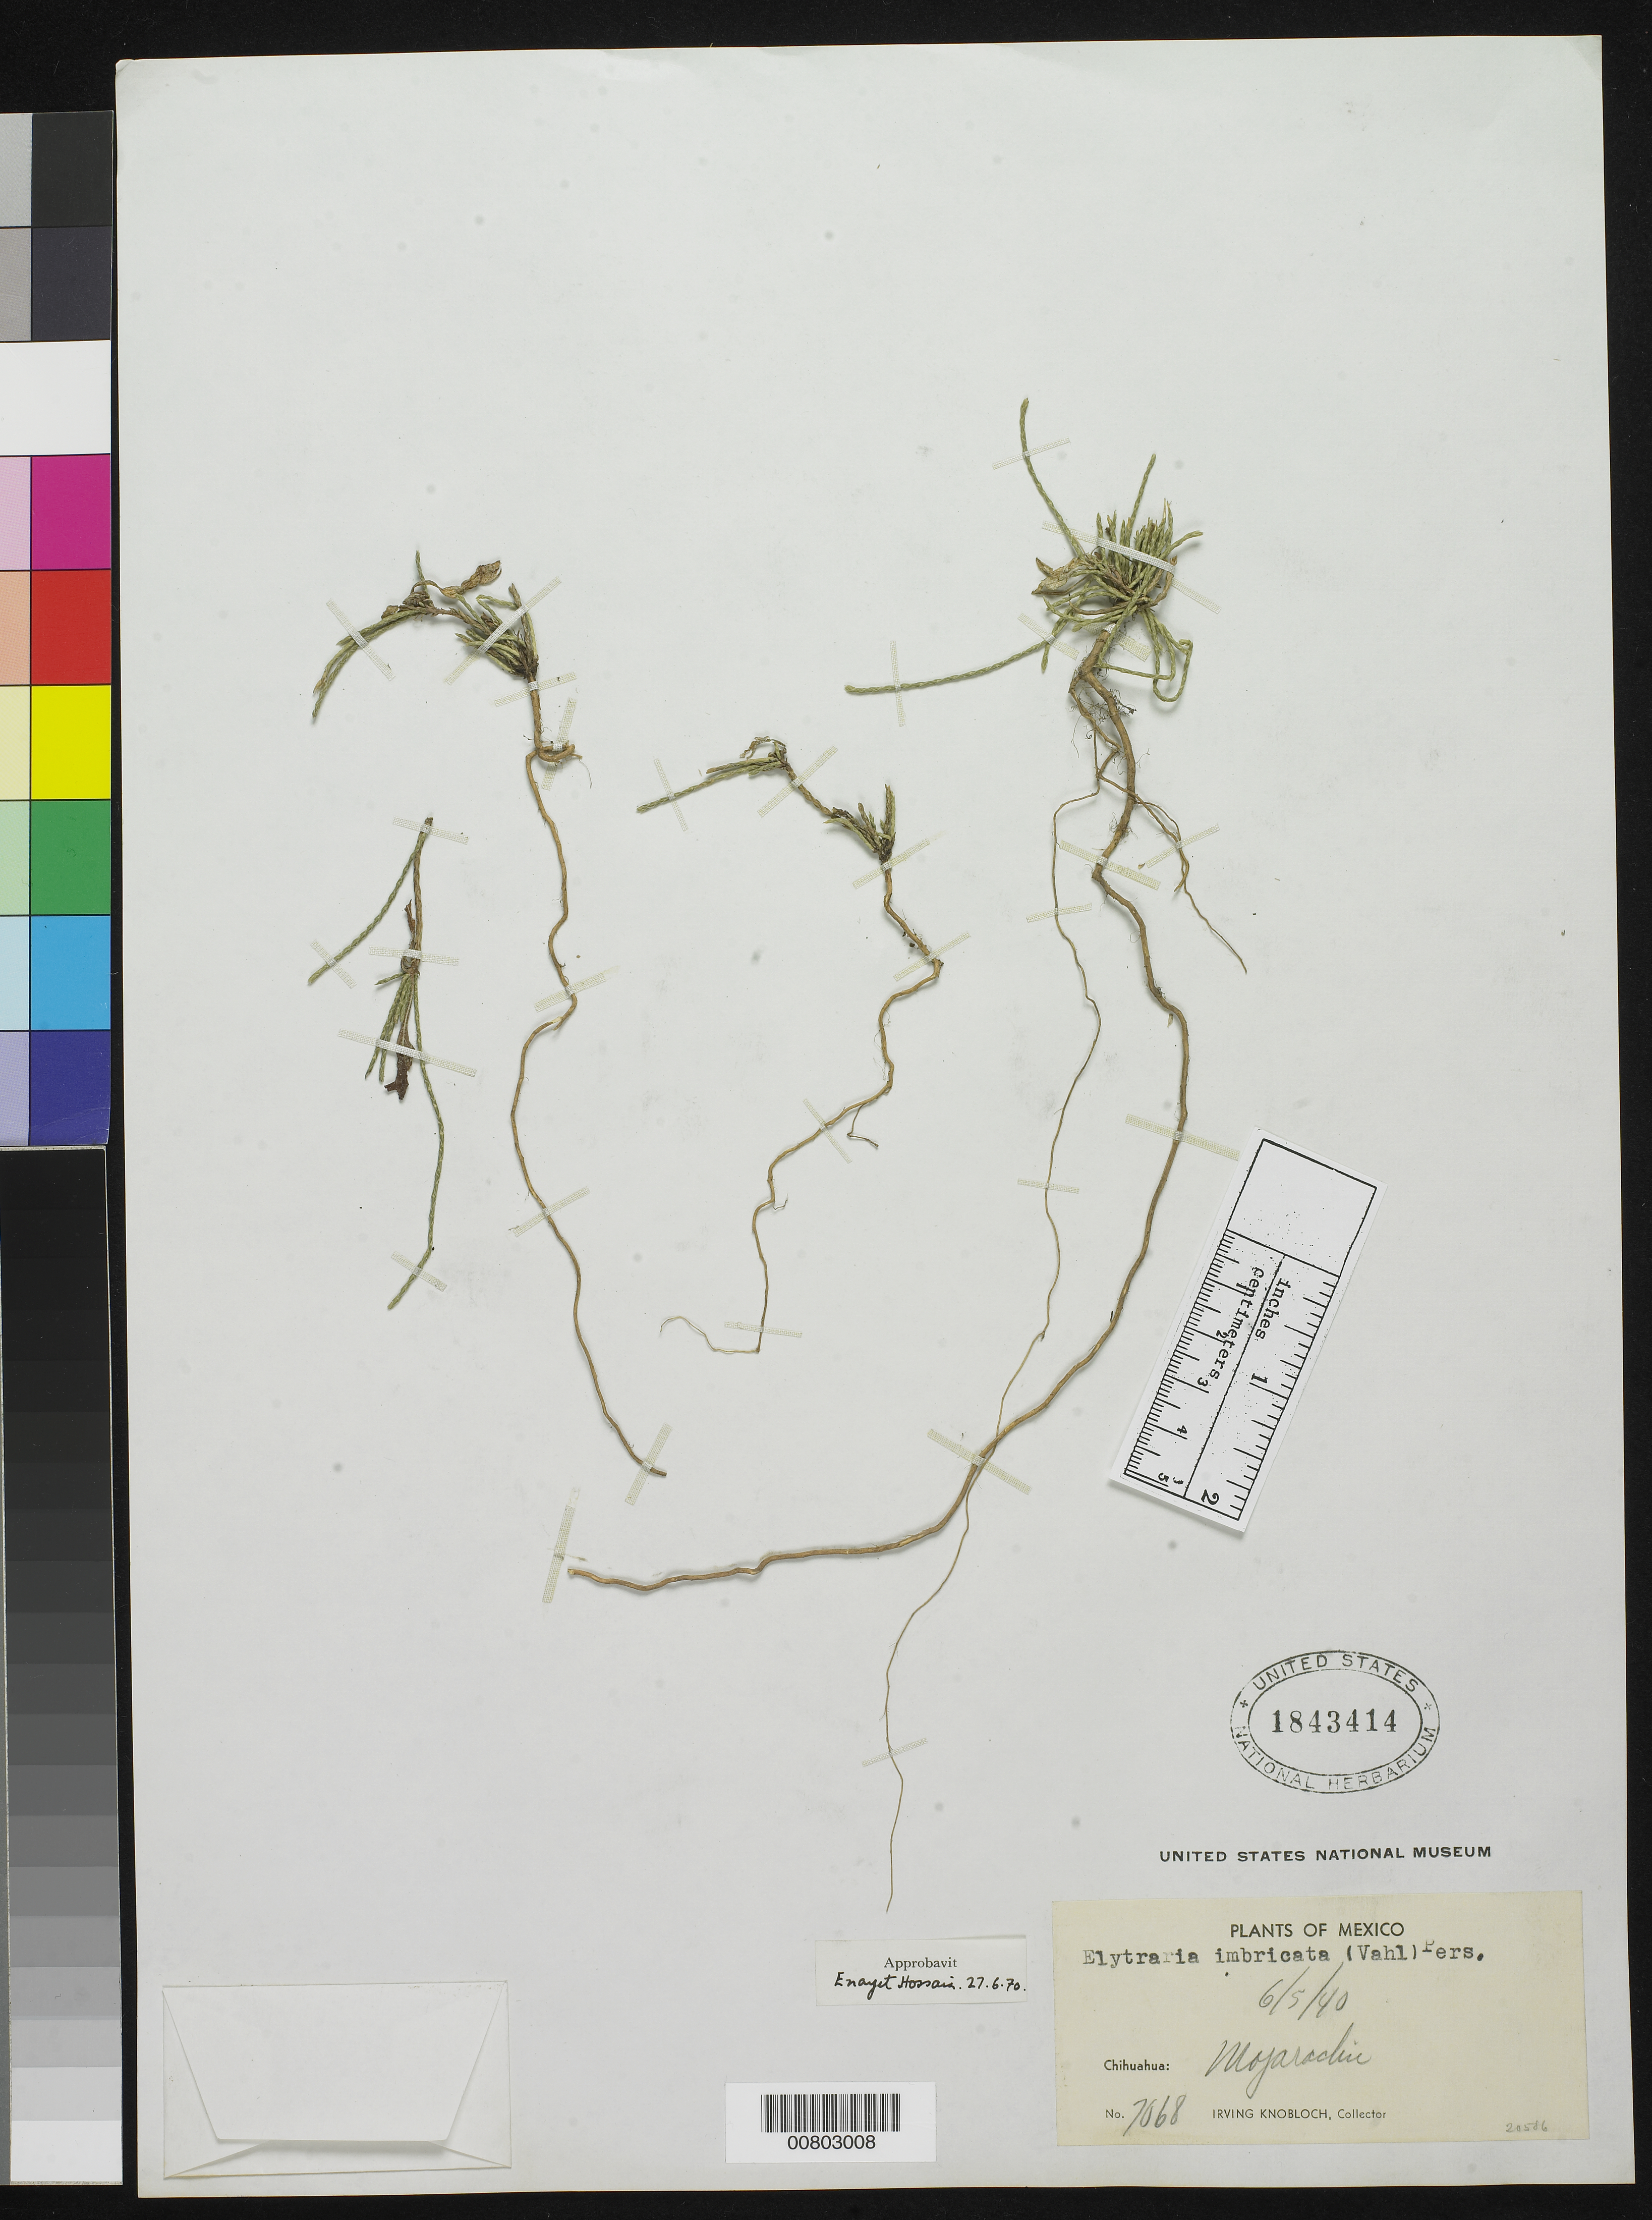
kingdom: Plantae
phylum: Tracheophyta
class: Magnoliopsida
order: Lamiales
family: Acanthaceae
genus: Elytraria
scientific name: Elytraria imbricata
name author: (Vahl) Pers.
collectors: I. W. Knobloch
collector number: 7068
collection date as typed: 05 Jun 1940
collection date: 1940-06-05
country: Mexico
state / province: Chihuahua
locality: Mojarachic, Chihuahua.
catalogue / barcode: US 1843414